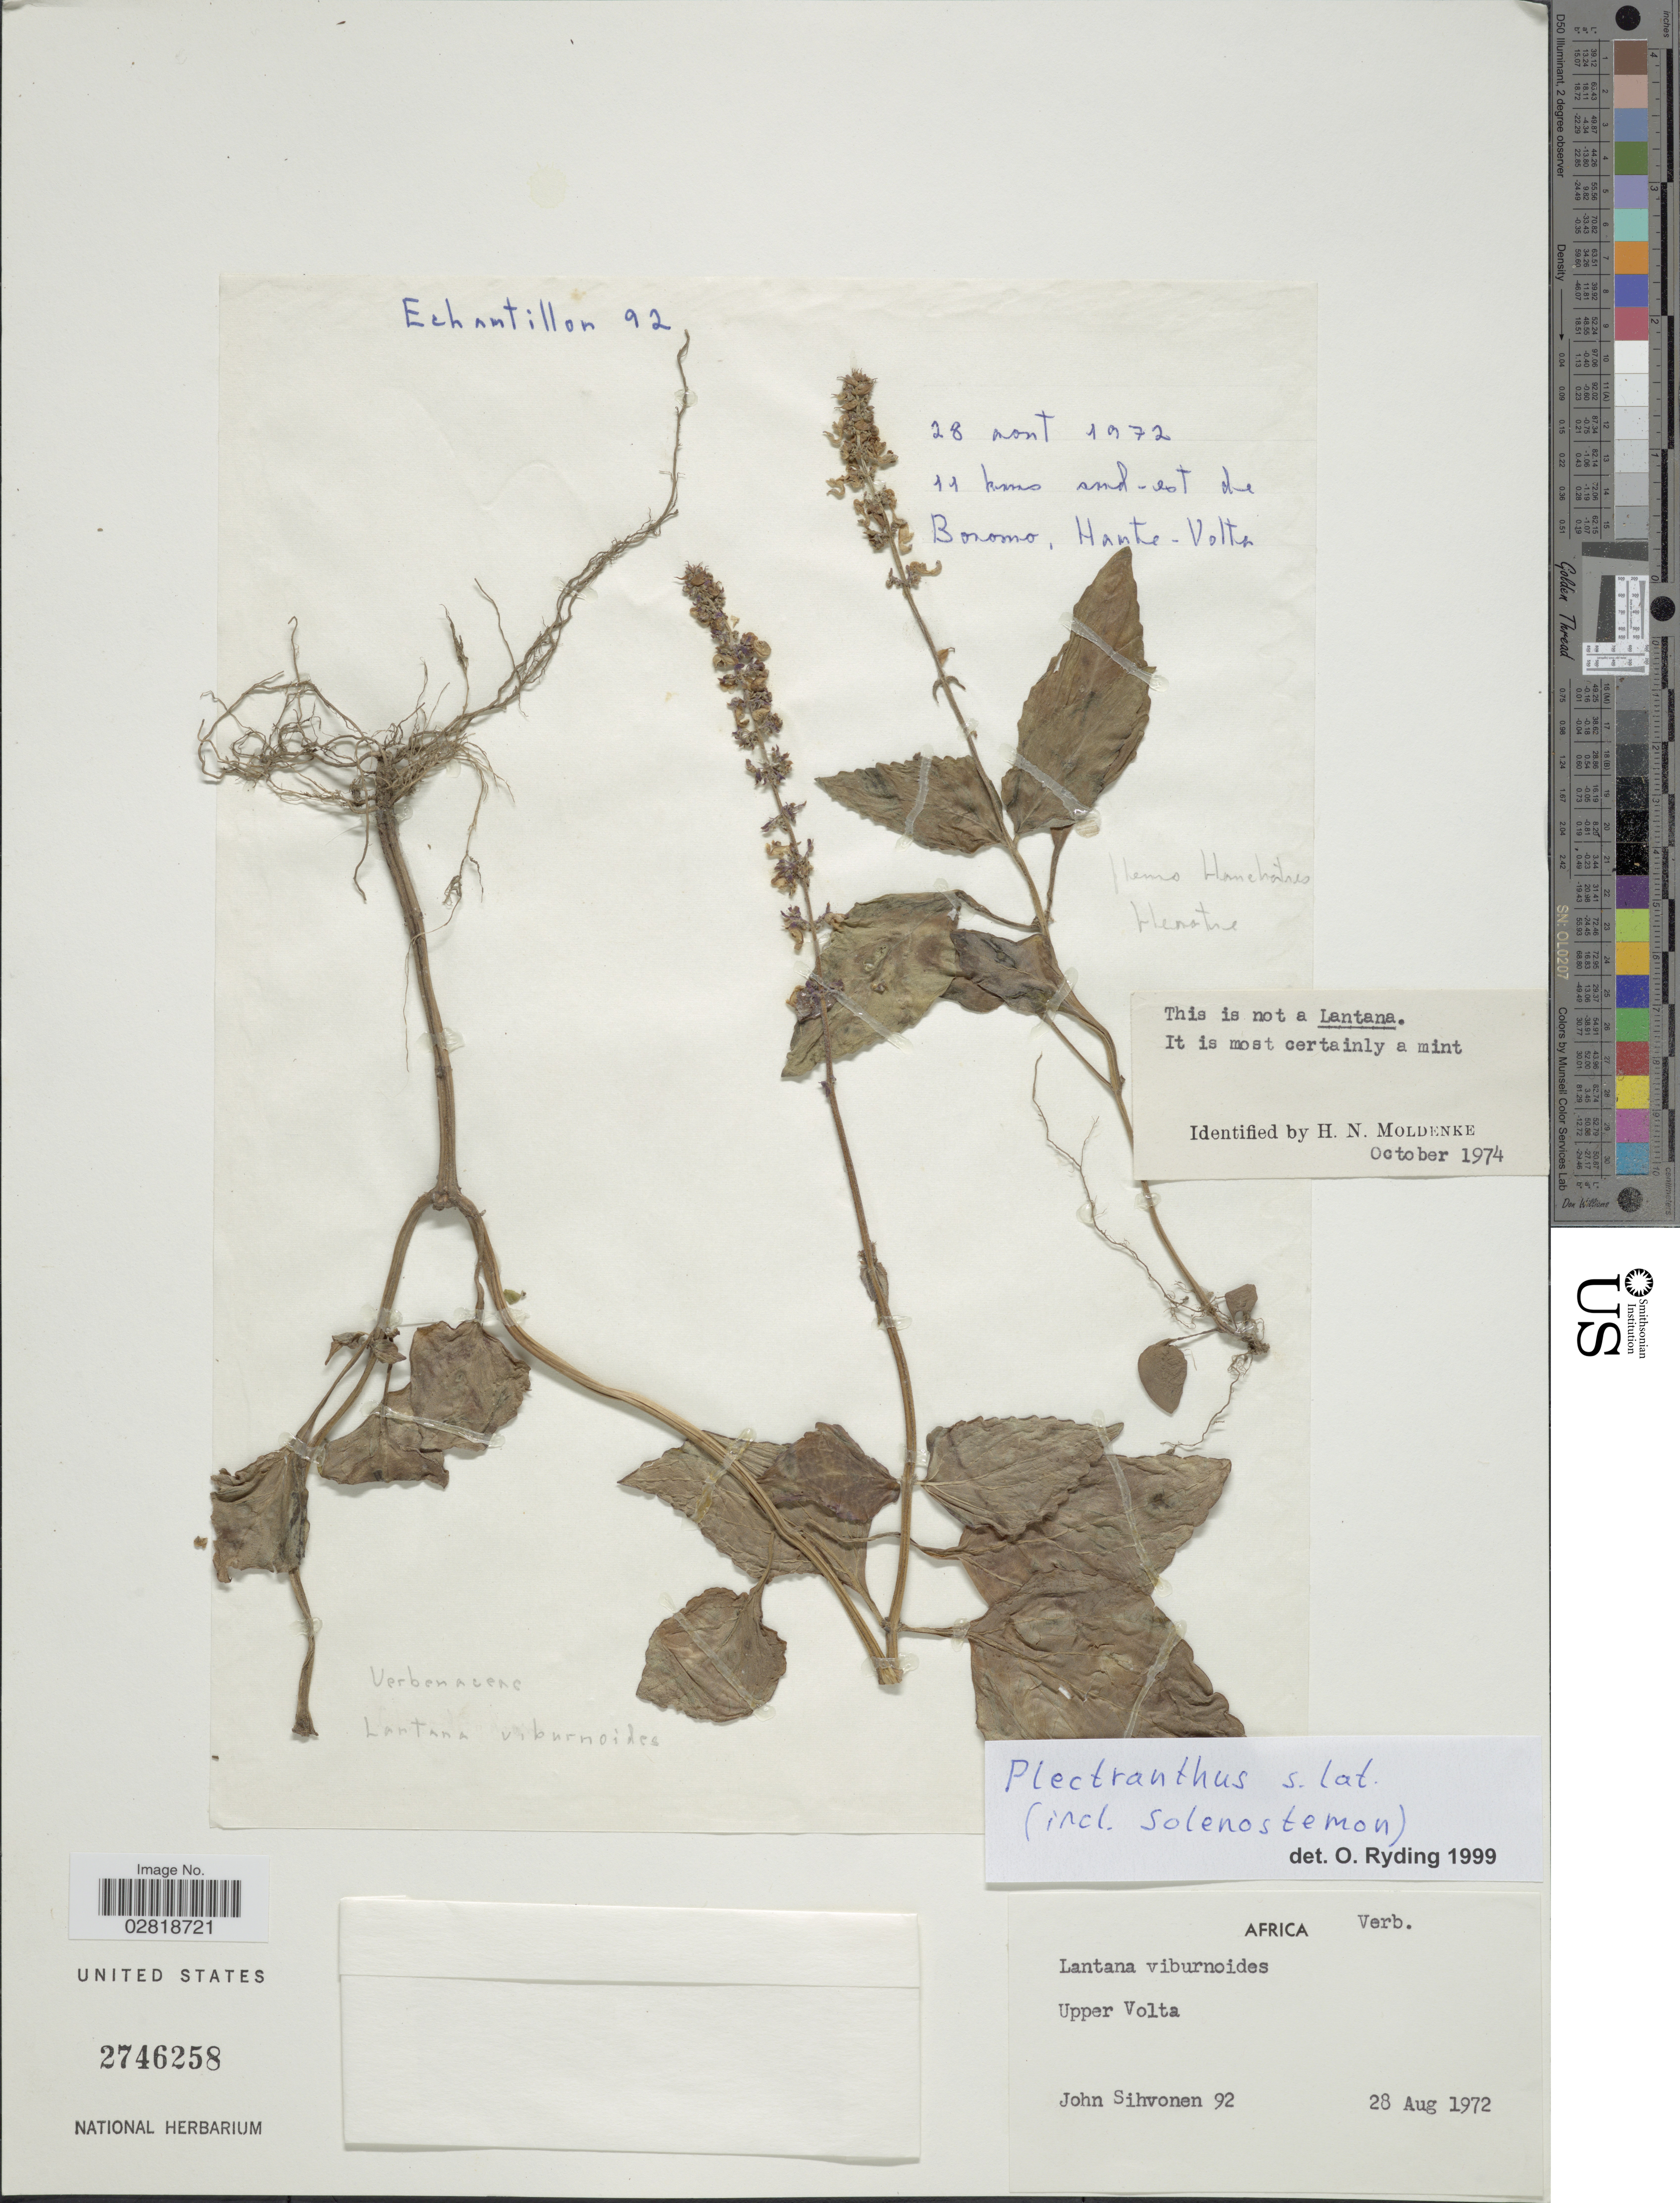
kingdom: Plantae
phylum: Tracheophyta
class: Magnoliopsida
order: Lamiales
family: Lamiaceae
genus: Plectranthus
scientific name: Plectranthus sp.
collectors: J. Sihvonen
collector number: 92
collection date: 1972-08-28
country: Burkina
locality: Upper Volta. 11 kms sud-est de Boromo, Haute-Volta.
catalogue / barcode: US 2746258